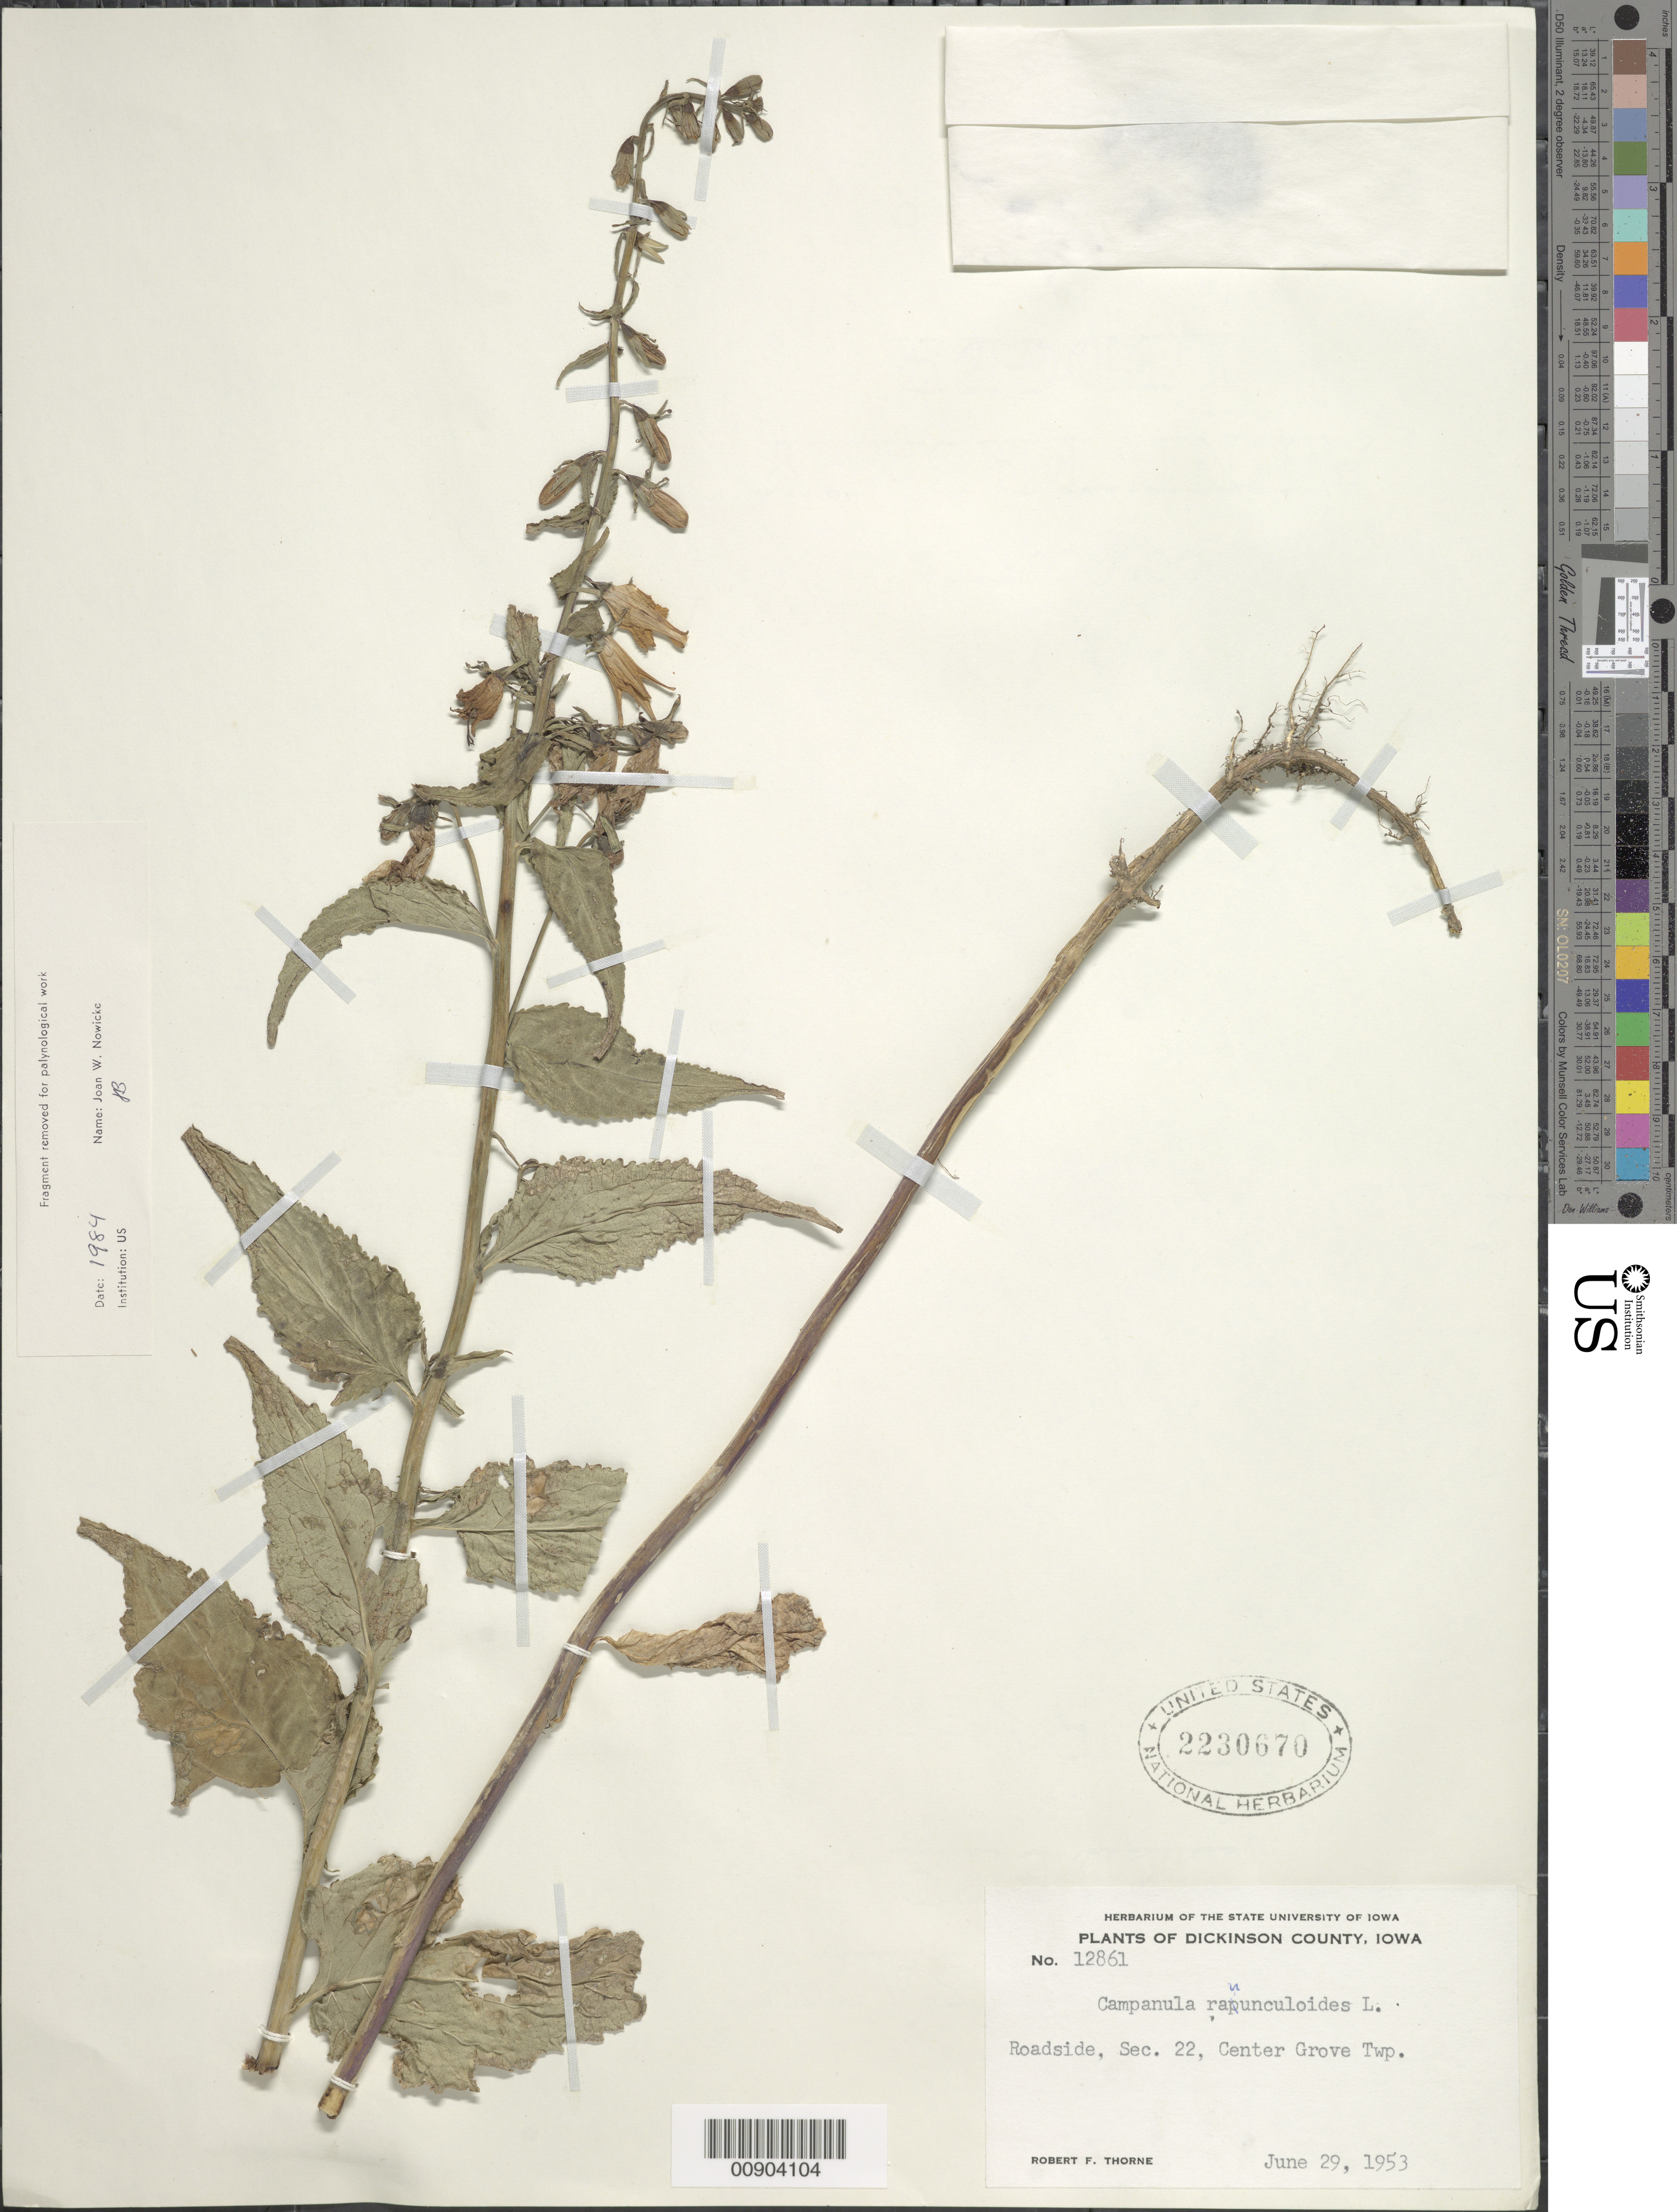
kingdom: Plantae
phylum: Tracheophyta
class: Magnoliopsida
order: Asterales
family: Campanulaceae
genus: Campanula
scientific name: Campanula rapunculoides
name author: L.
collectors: R. F. Thorne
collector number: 12861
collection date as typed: June 29, 1953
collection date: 1953-06-29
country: United States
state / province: Iowa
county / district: Dickinson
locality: Sec. 22, Center Grove Twp.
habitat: roadside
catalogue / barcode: US 2230670